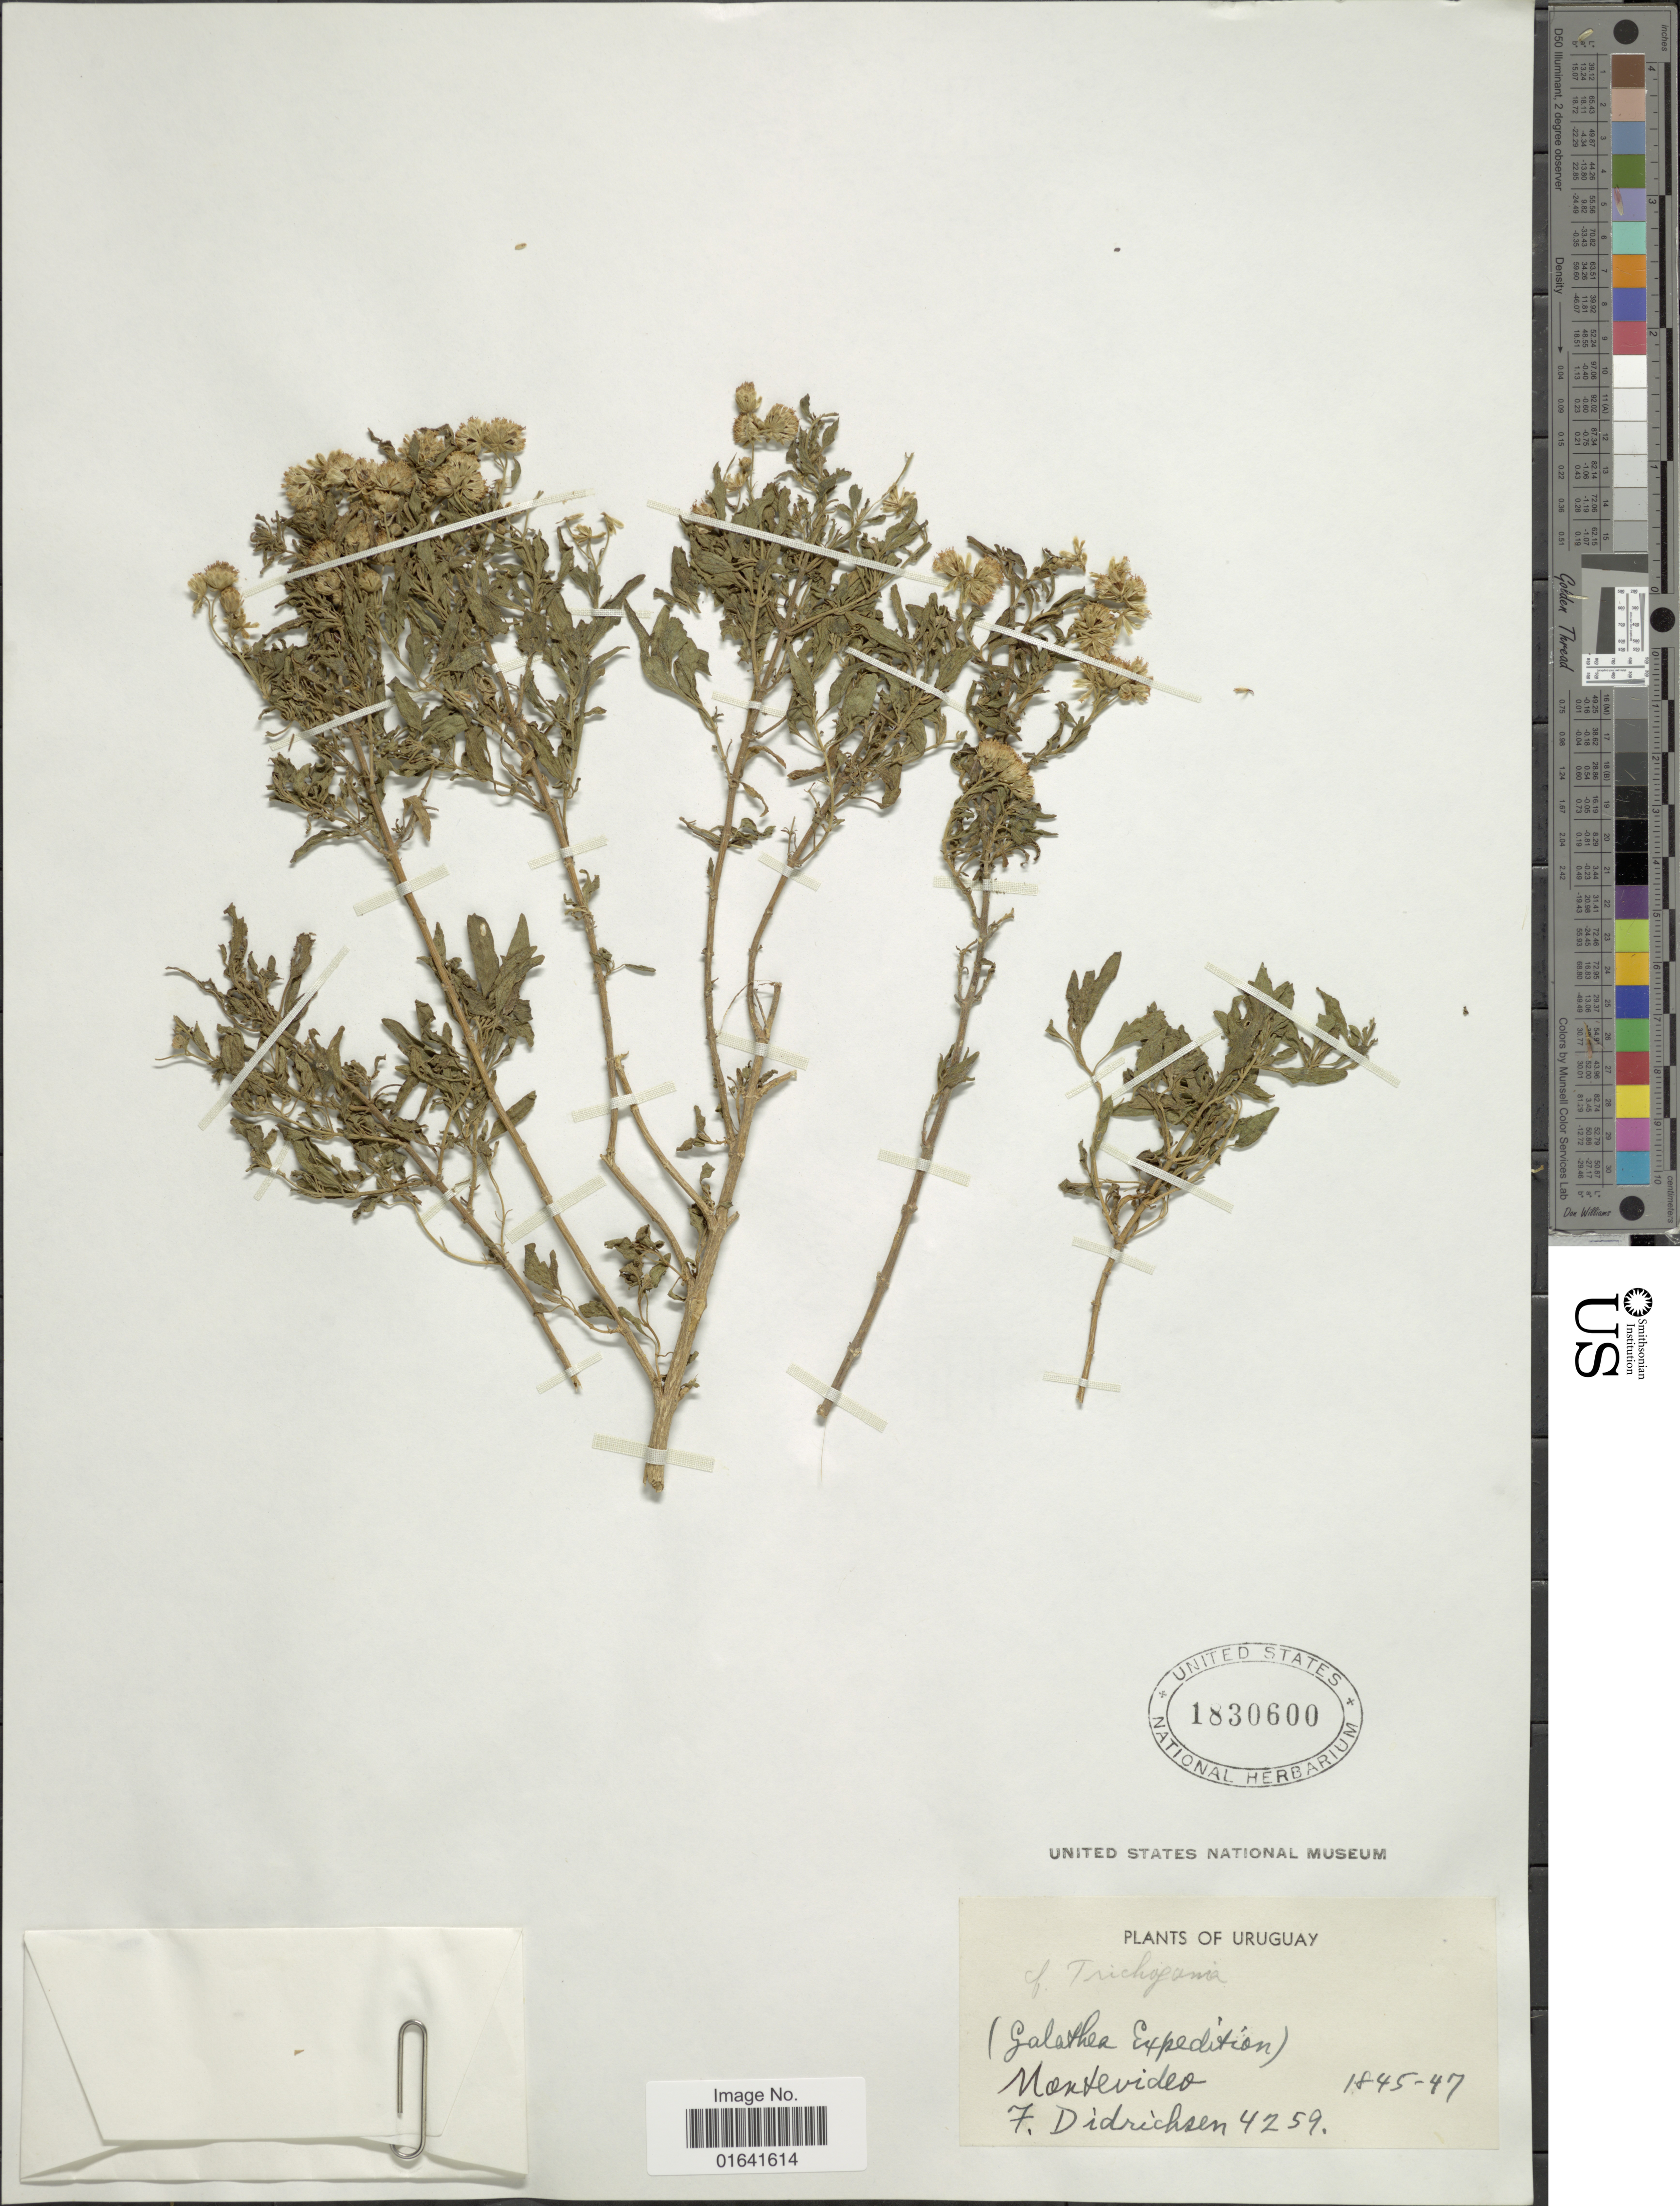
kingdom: Plantae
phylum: Tracheophyta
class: Magnoliopsida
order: Asterales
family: Asteraceae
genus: Hatschbachiella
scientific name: Hatschbachiella tweedieana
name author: (Hook. & Arn.) R.M. King & H. Rob.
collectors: F. Didrichsen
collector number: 4259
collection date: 1845/1847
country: Uruguay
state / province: Montevideo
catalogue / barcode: US 1830600